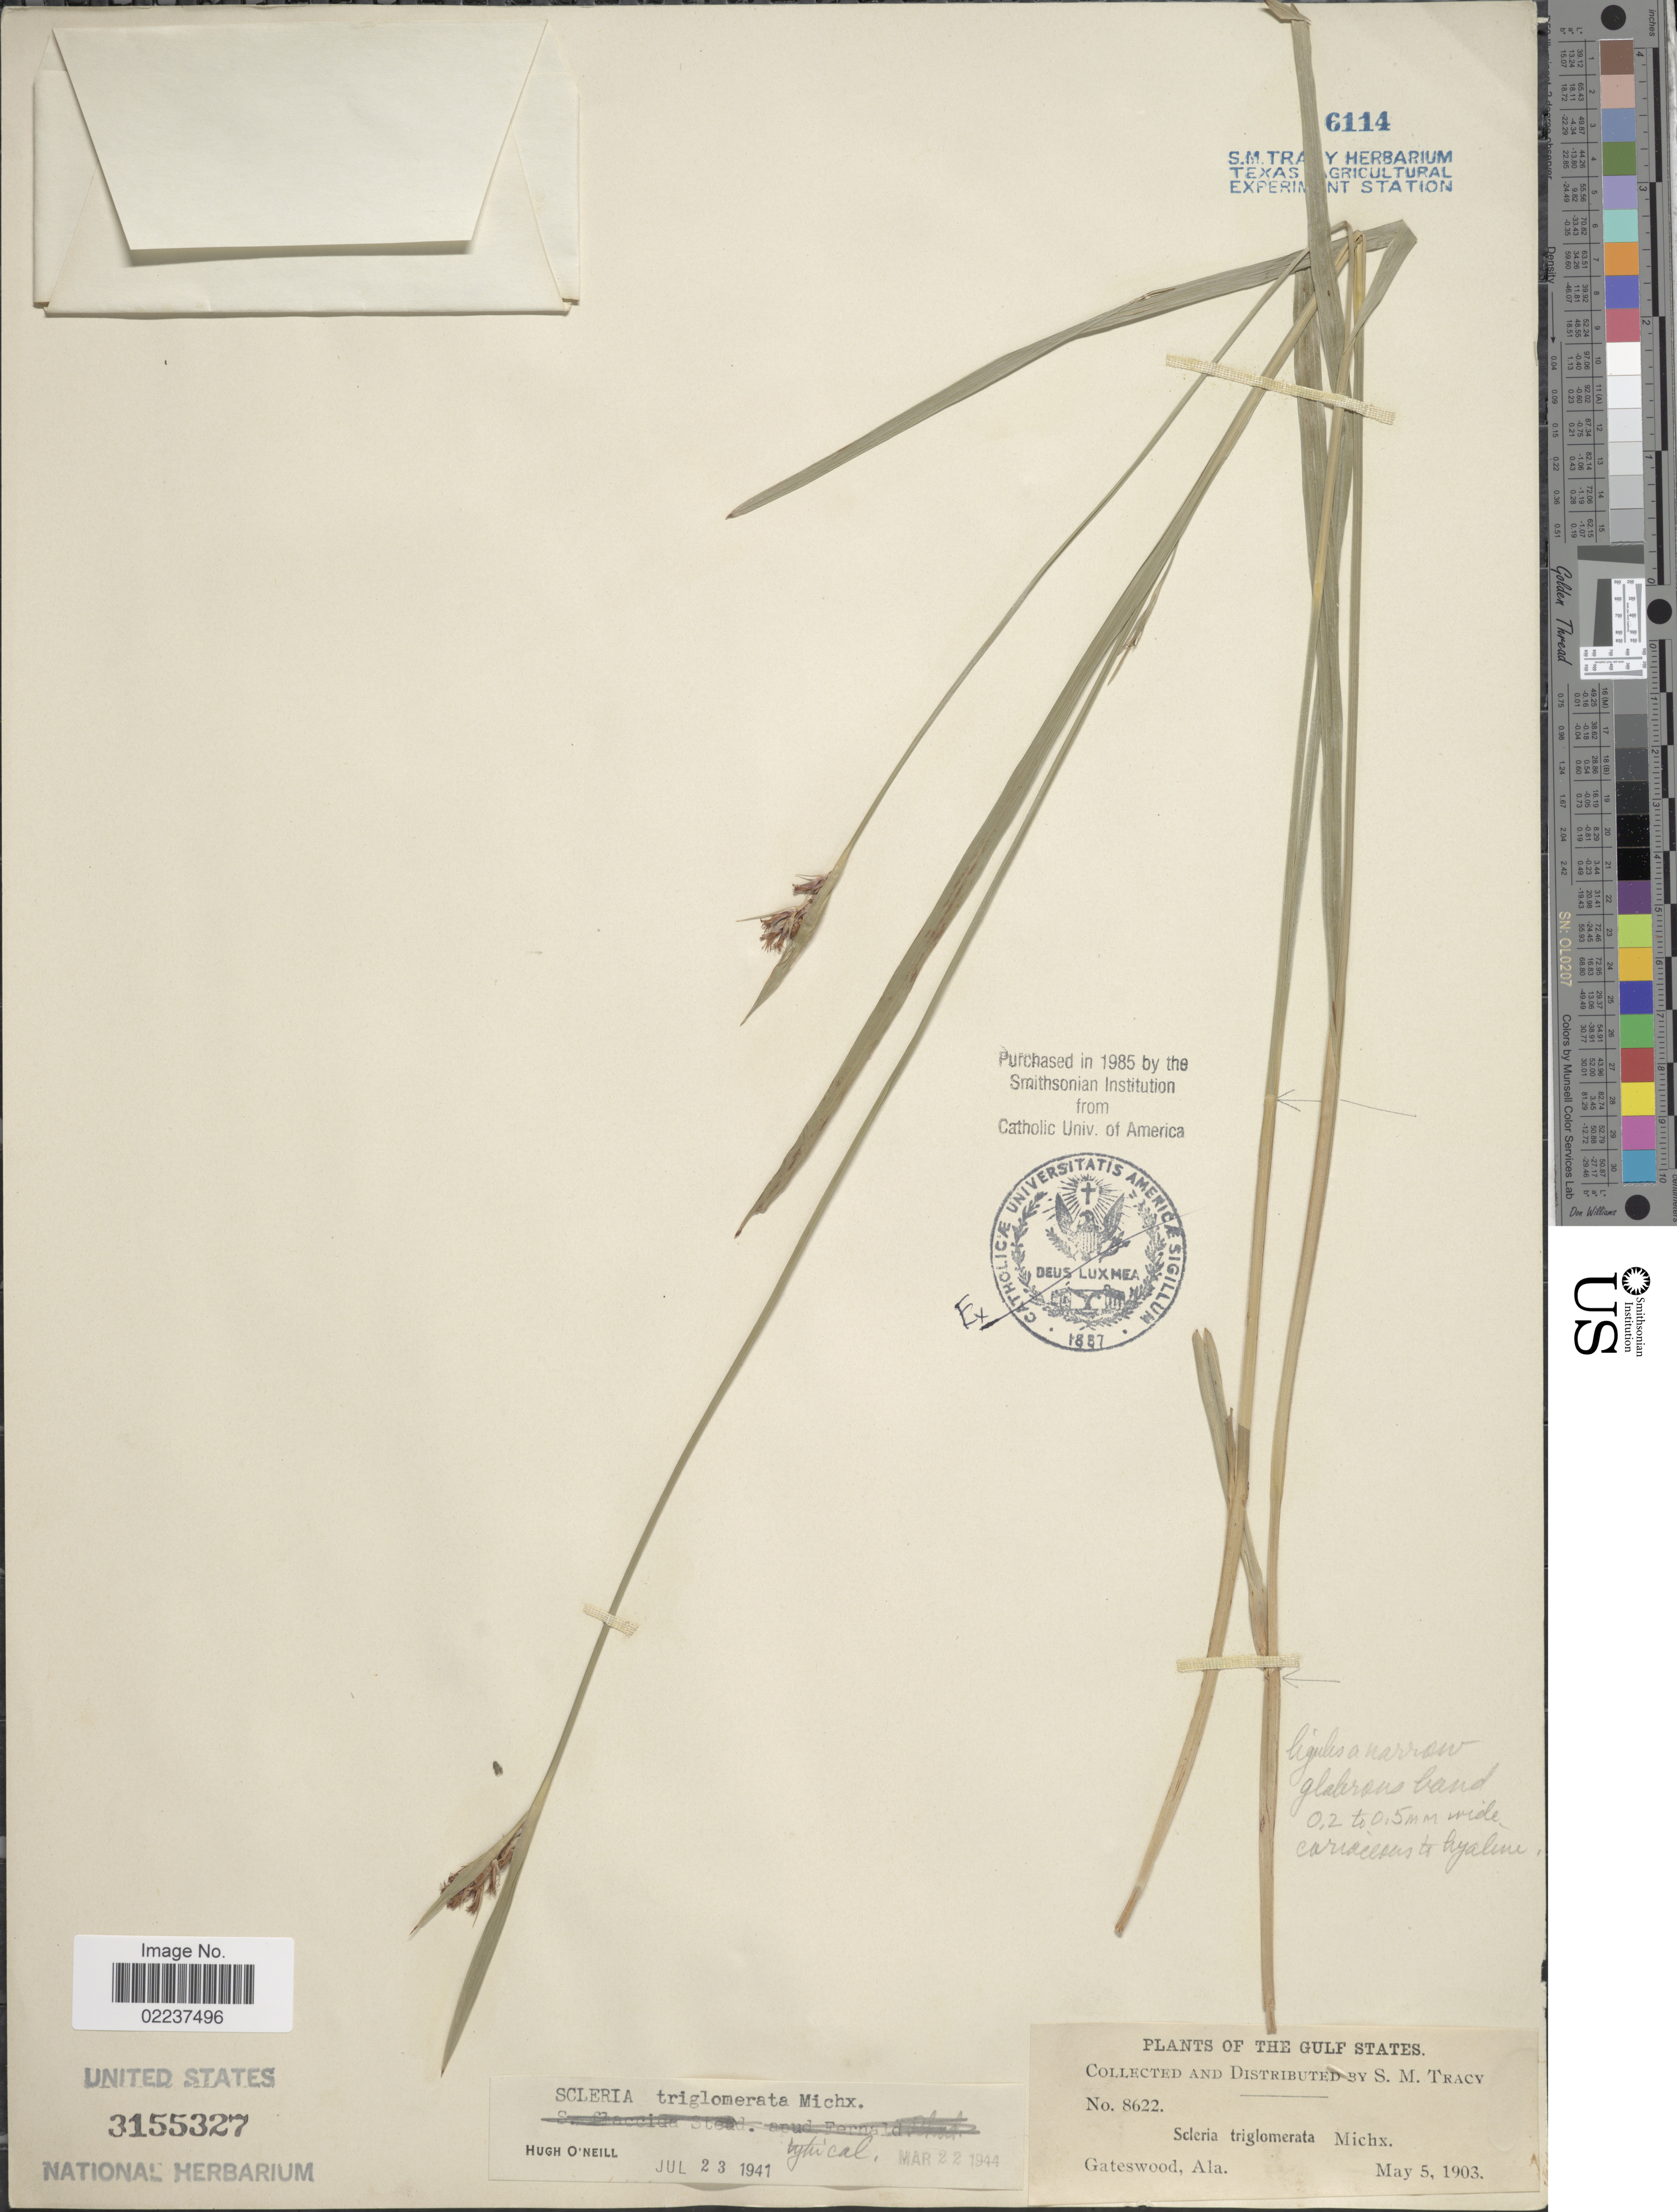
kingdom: Plantae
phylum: Tracheophyta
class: Liliopsida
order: Poales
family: Cyperaceae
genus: Scleria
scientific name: Scleria triglomerata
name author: Michx.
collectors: S. M. Tracy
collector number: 8622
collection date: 1903-05-05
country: United States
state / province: Alabama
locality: The Gulf States, Gateswood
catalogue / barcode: US 3155327